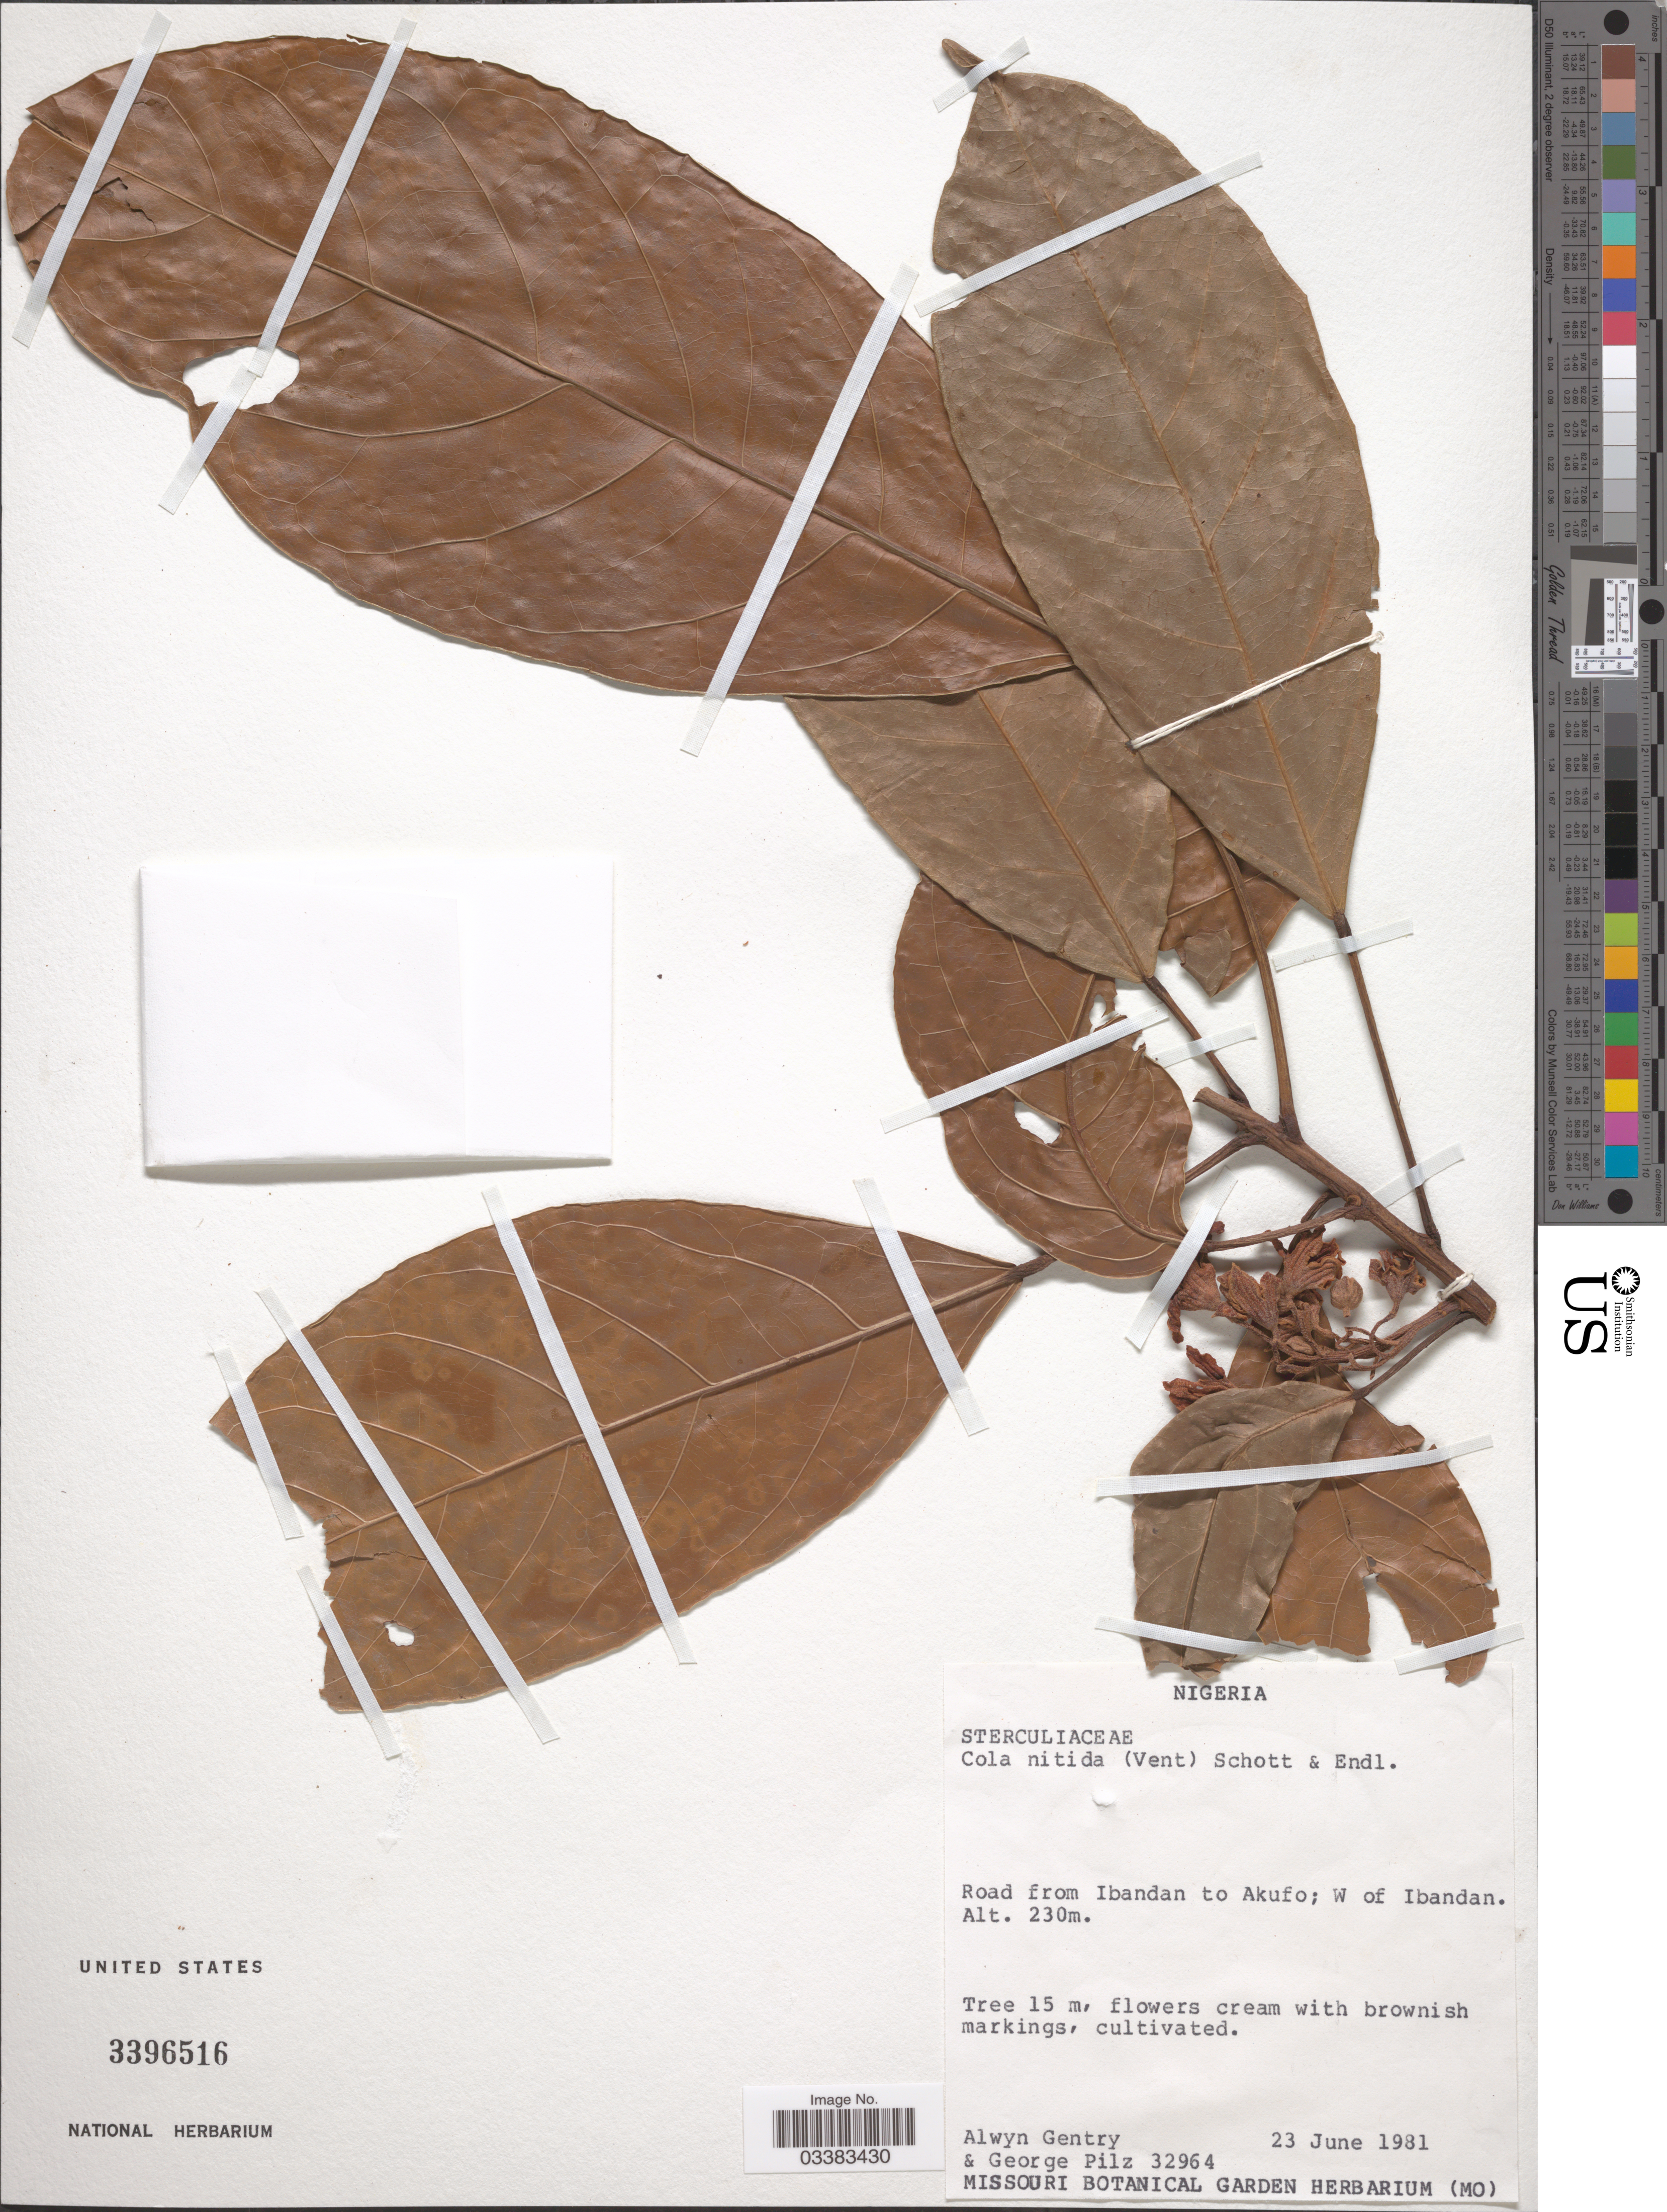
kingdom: Plantae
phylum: Tracheophyta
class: Magnoliopsida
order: Malvales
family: Malvaceae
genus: Cola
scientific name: Cola nitida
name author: (Vent.) Schott & Endl.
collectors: A. H. Gentry & G. E. Pilz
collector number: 32964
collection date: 1981-06-23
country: Nigeria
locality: Road from Ibandan to Akufo; W of Ibandan.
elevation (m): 230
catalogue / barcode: US 3396516